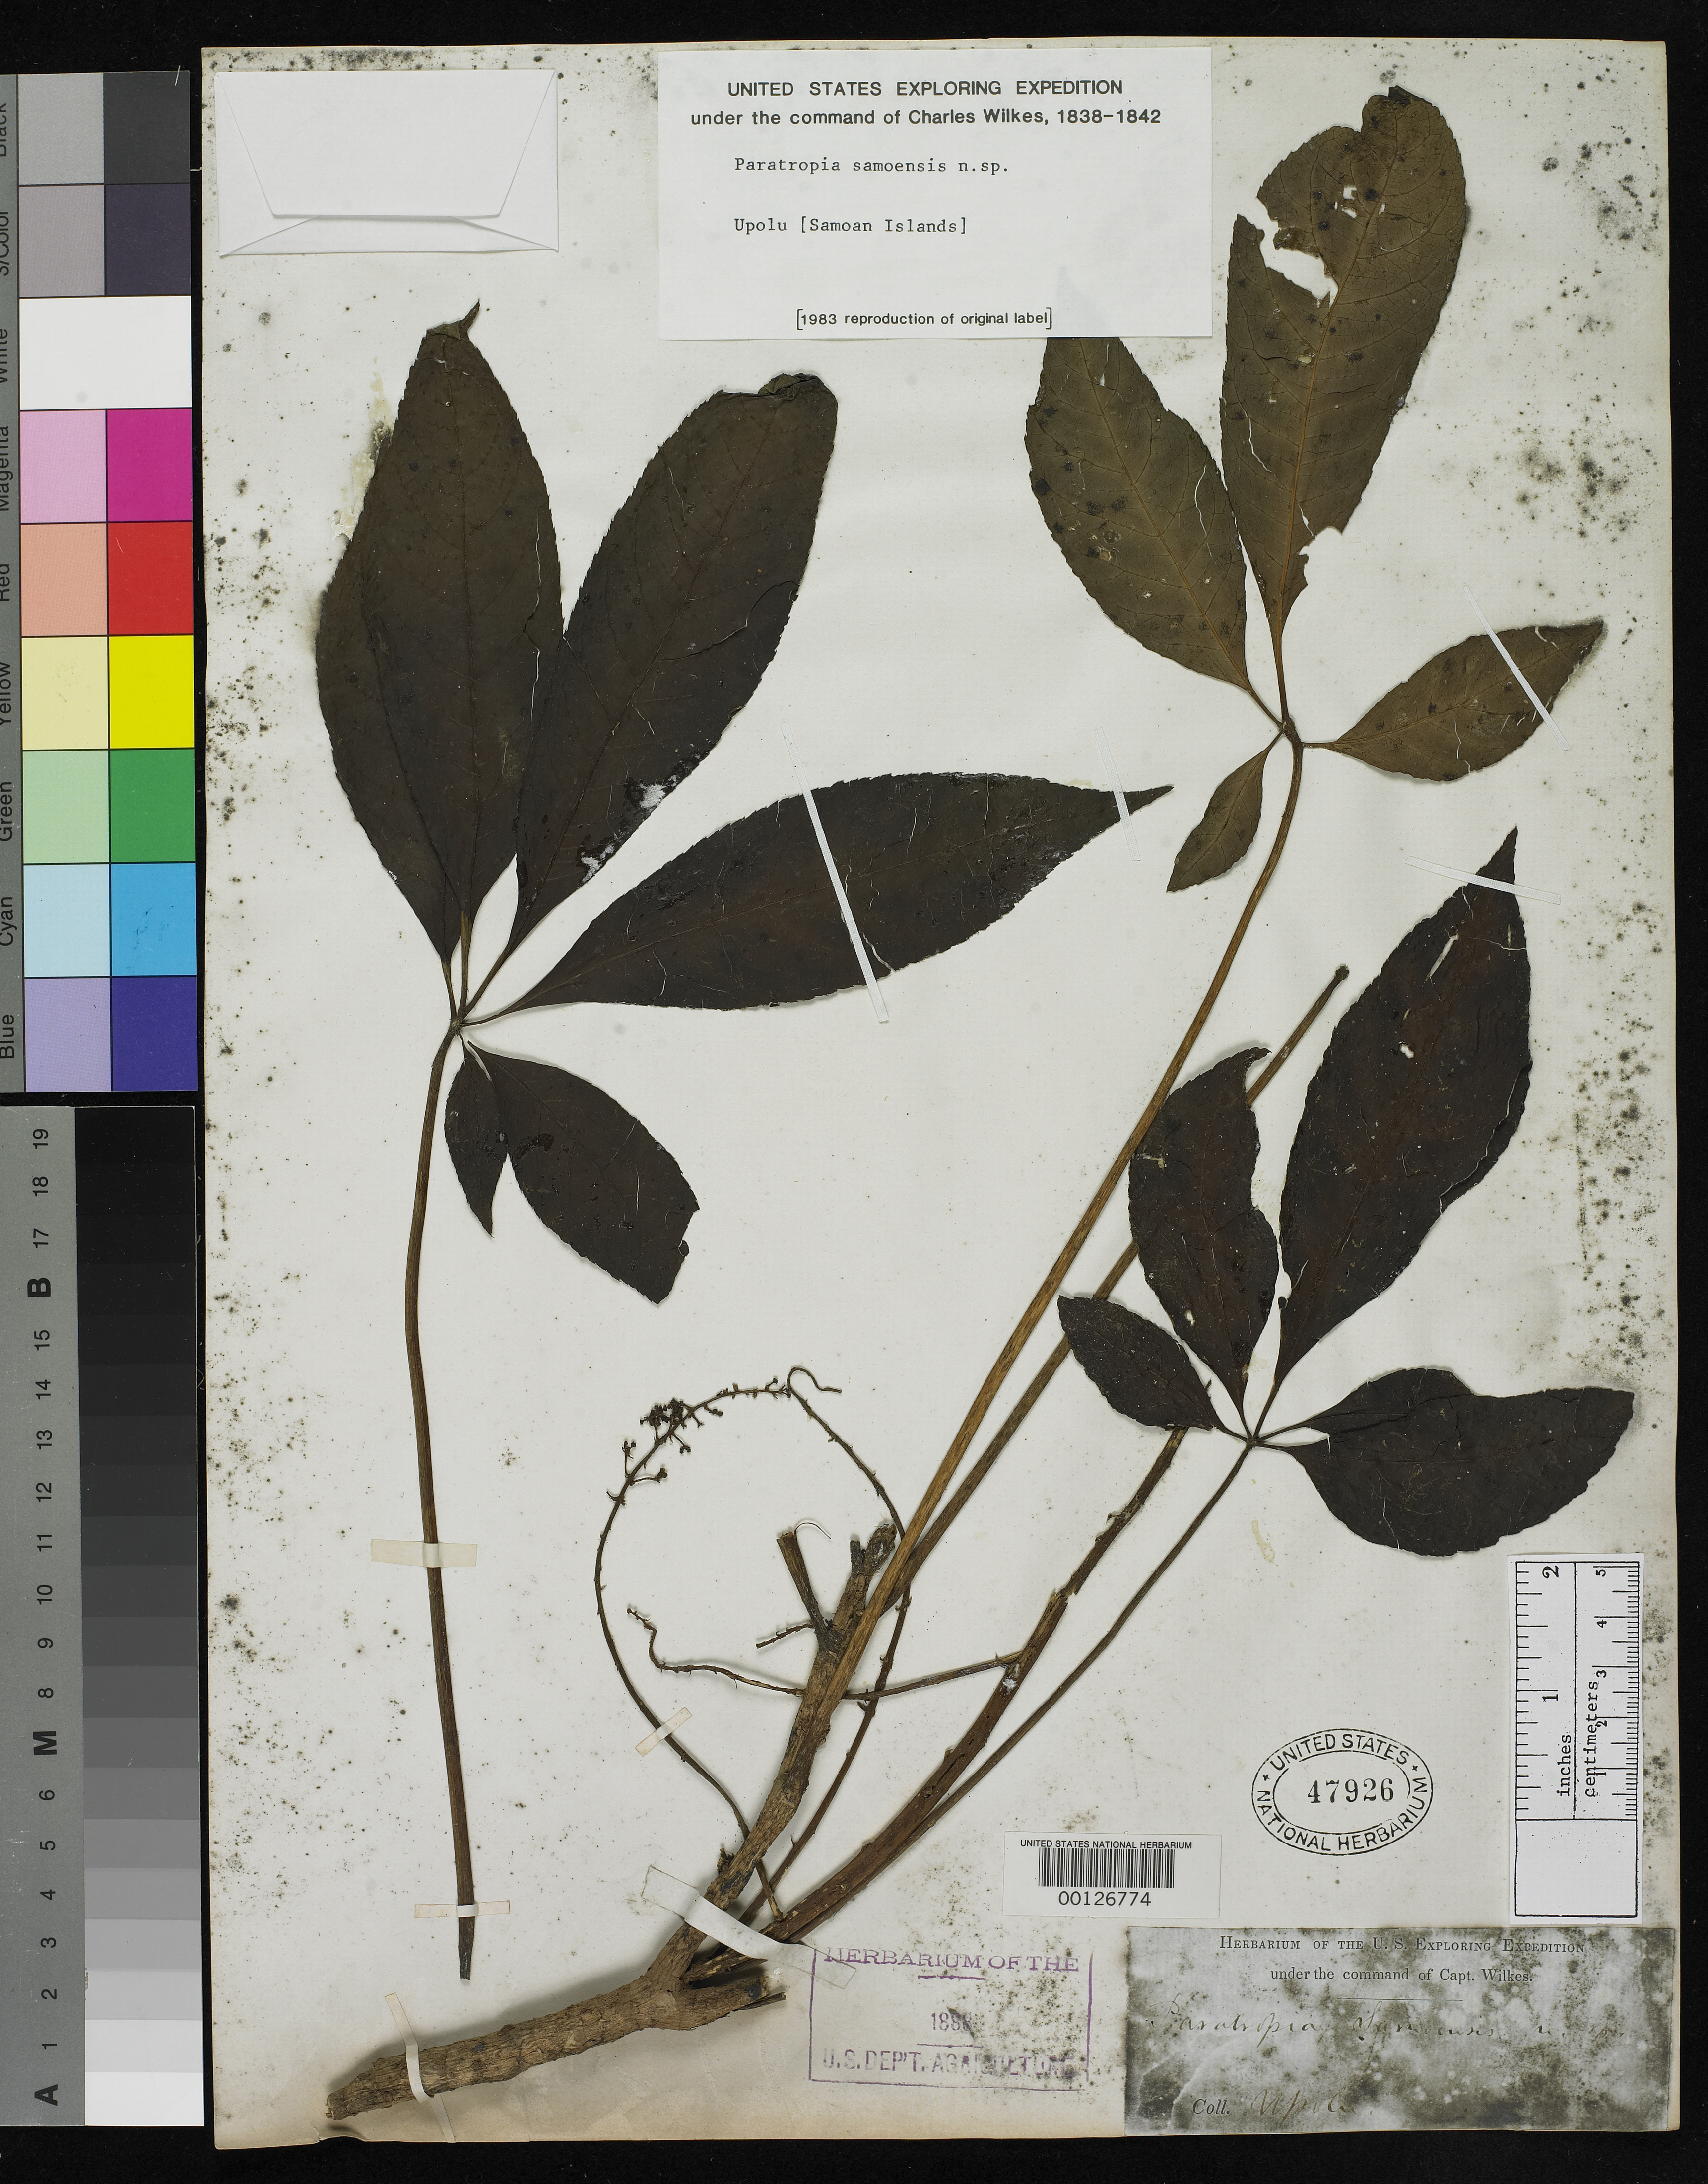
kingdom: Plantae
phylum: Tracheophyta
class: Magnoliopsida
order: Apiales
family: Araliaceae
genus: Paratropia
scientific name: Paratropia samoensis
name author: A. Gray in Wilkes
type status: Holotype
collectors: Wilkes Explor. Exped.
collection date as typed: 1838 to -- --- 1842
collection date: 1838/1842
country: Samoa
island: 'Upolu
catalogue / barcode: US 47926